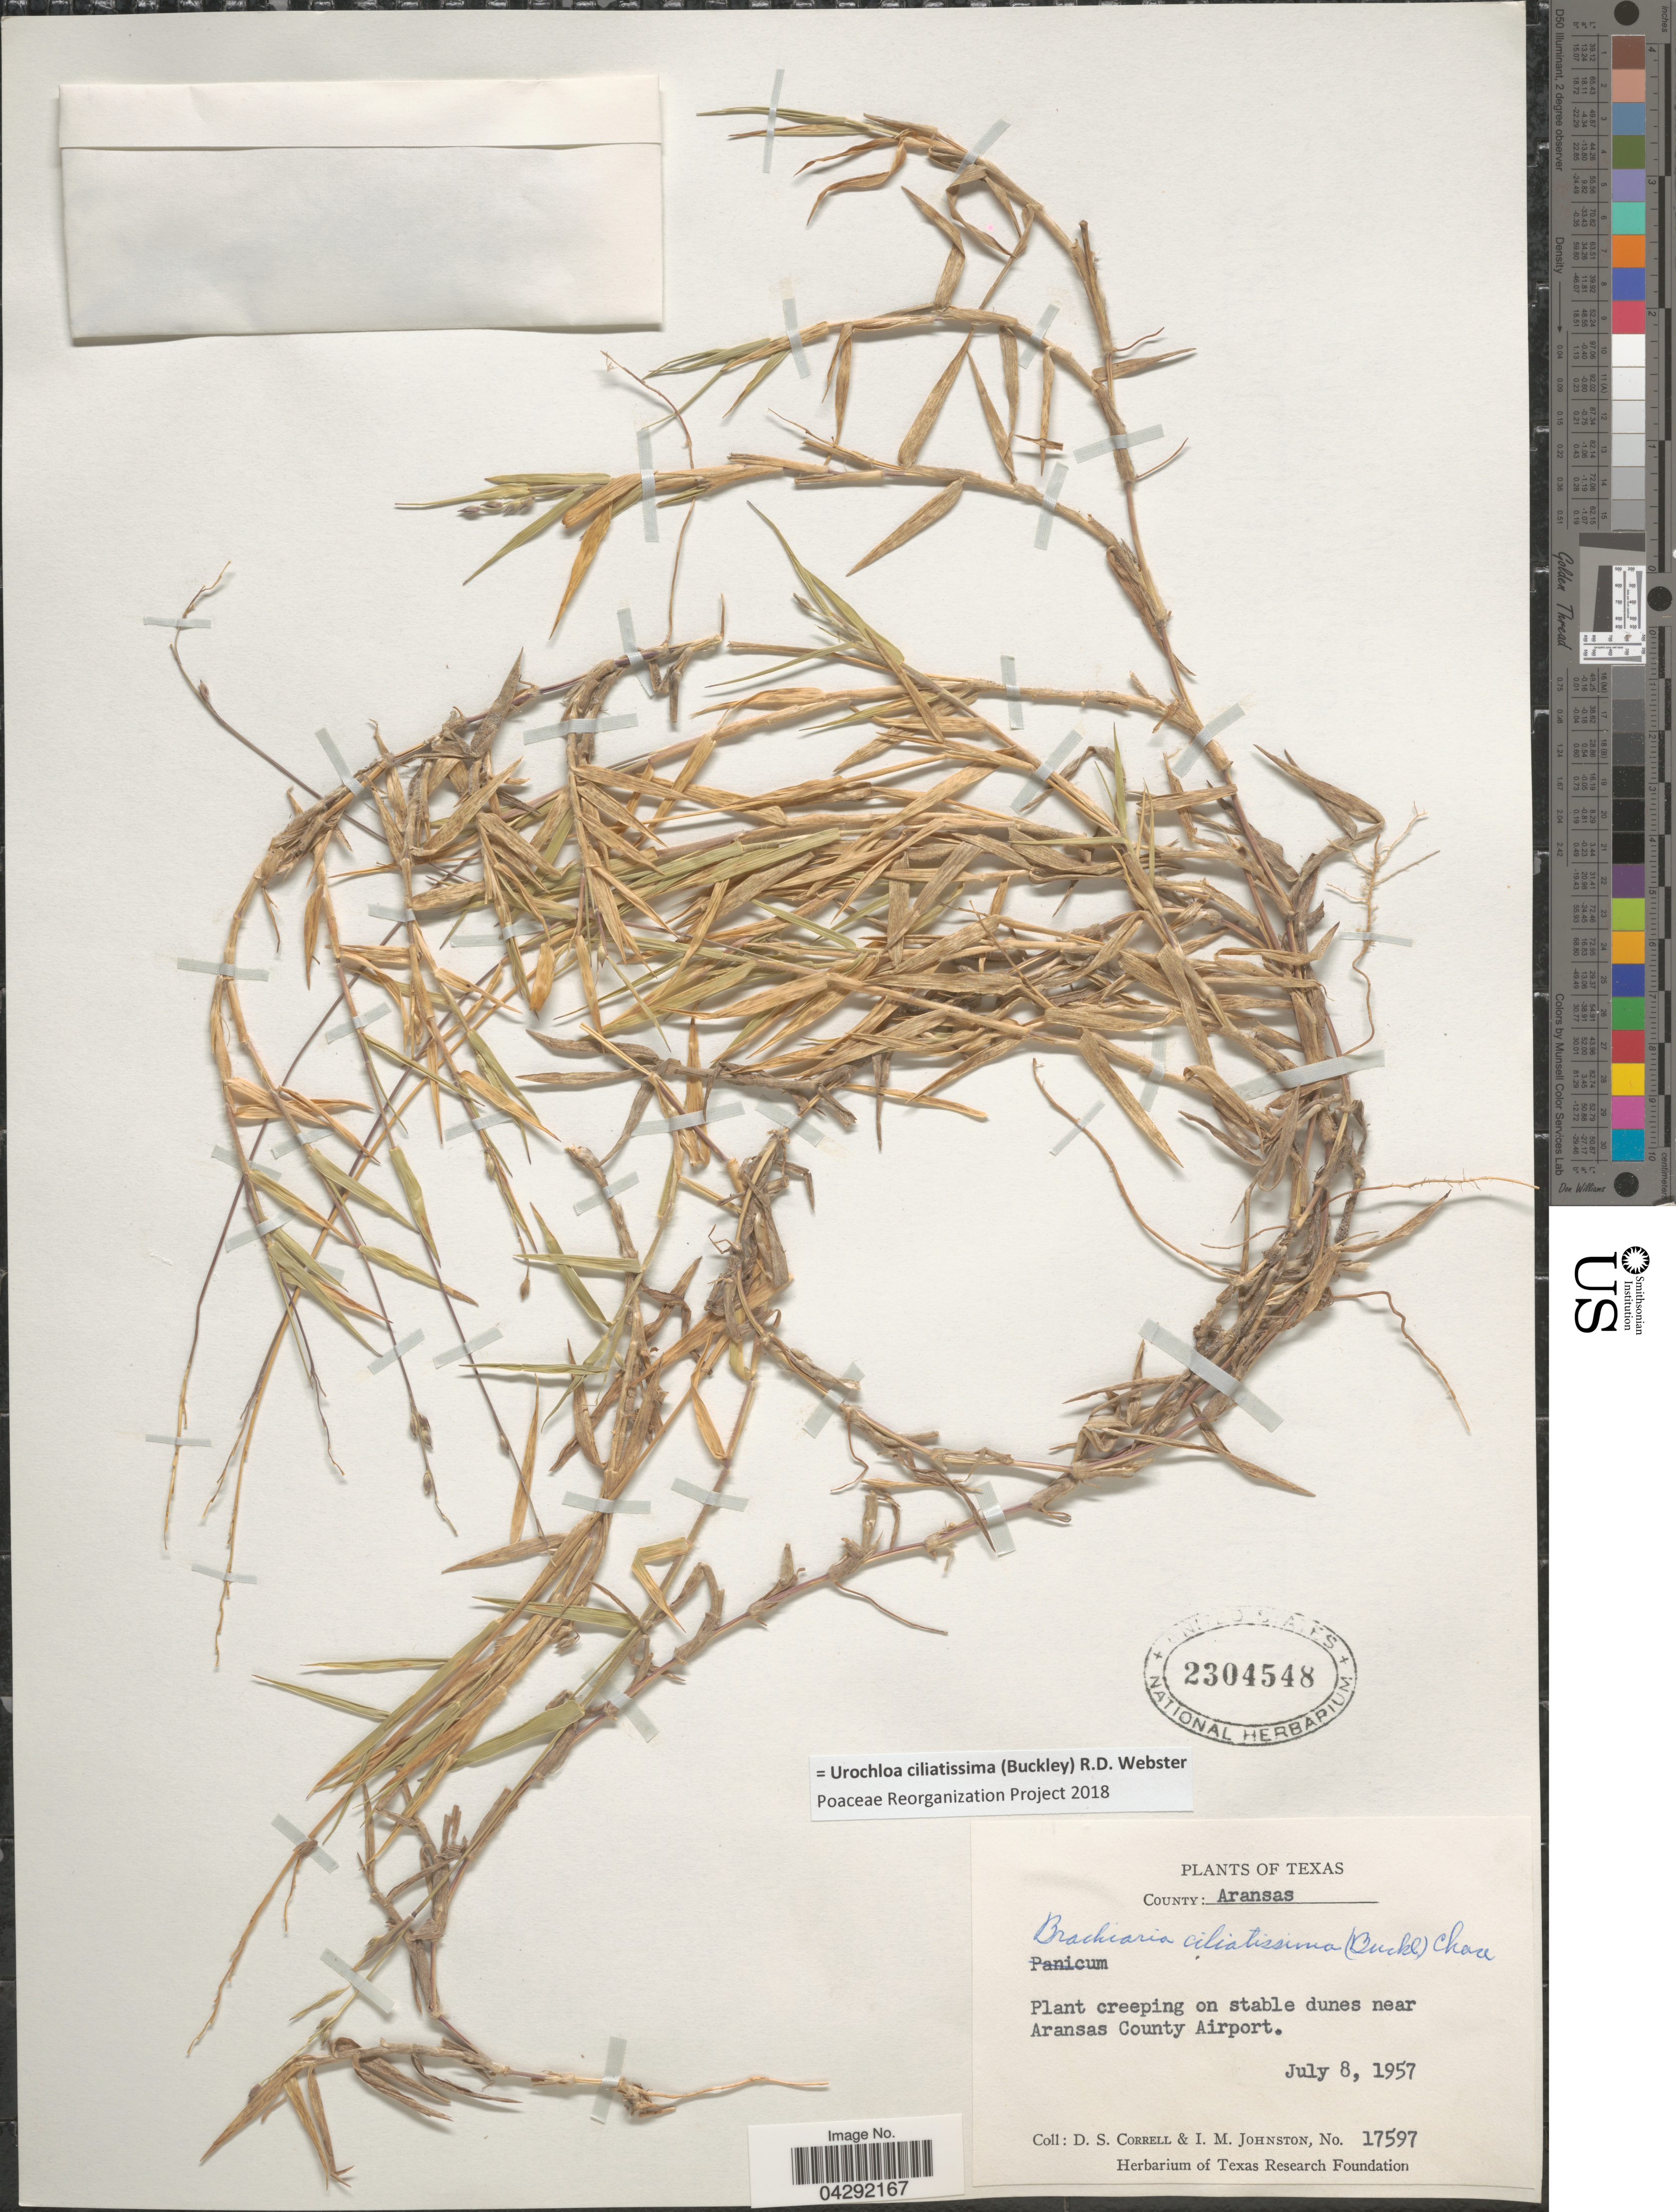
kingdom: Plantae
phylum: Tracheophyta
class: Liliopsida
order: Poales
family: Poaceae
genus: Urochloa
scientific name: Urochloa ciliatissima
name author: (Buckley) R.D. Webster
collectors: D. S. Correll & I.M. Johnston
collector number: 17597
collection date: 1957-07-08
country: United States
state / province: Texas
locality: County: Aransas. Plant creeping on stable dunes near Aransas County Airport.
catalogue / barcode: US 2304548